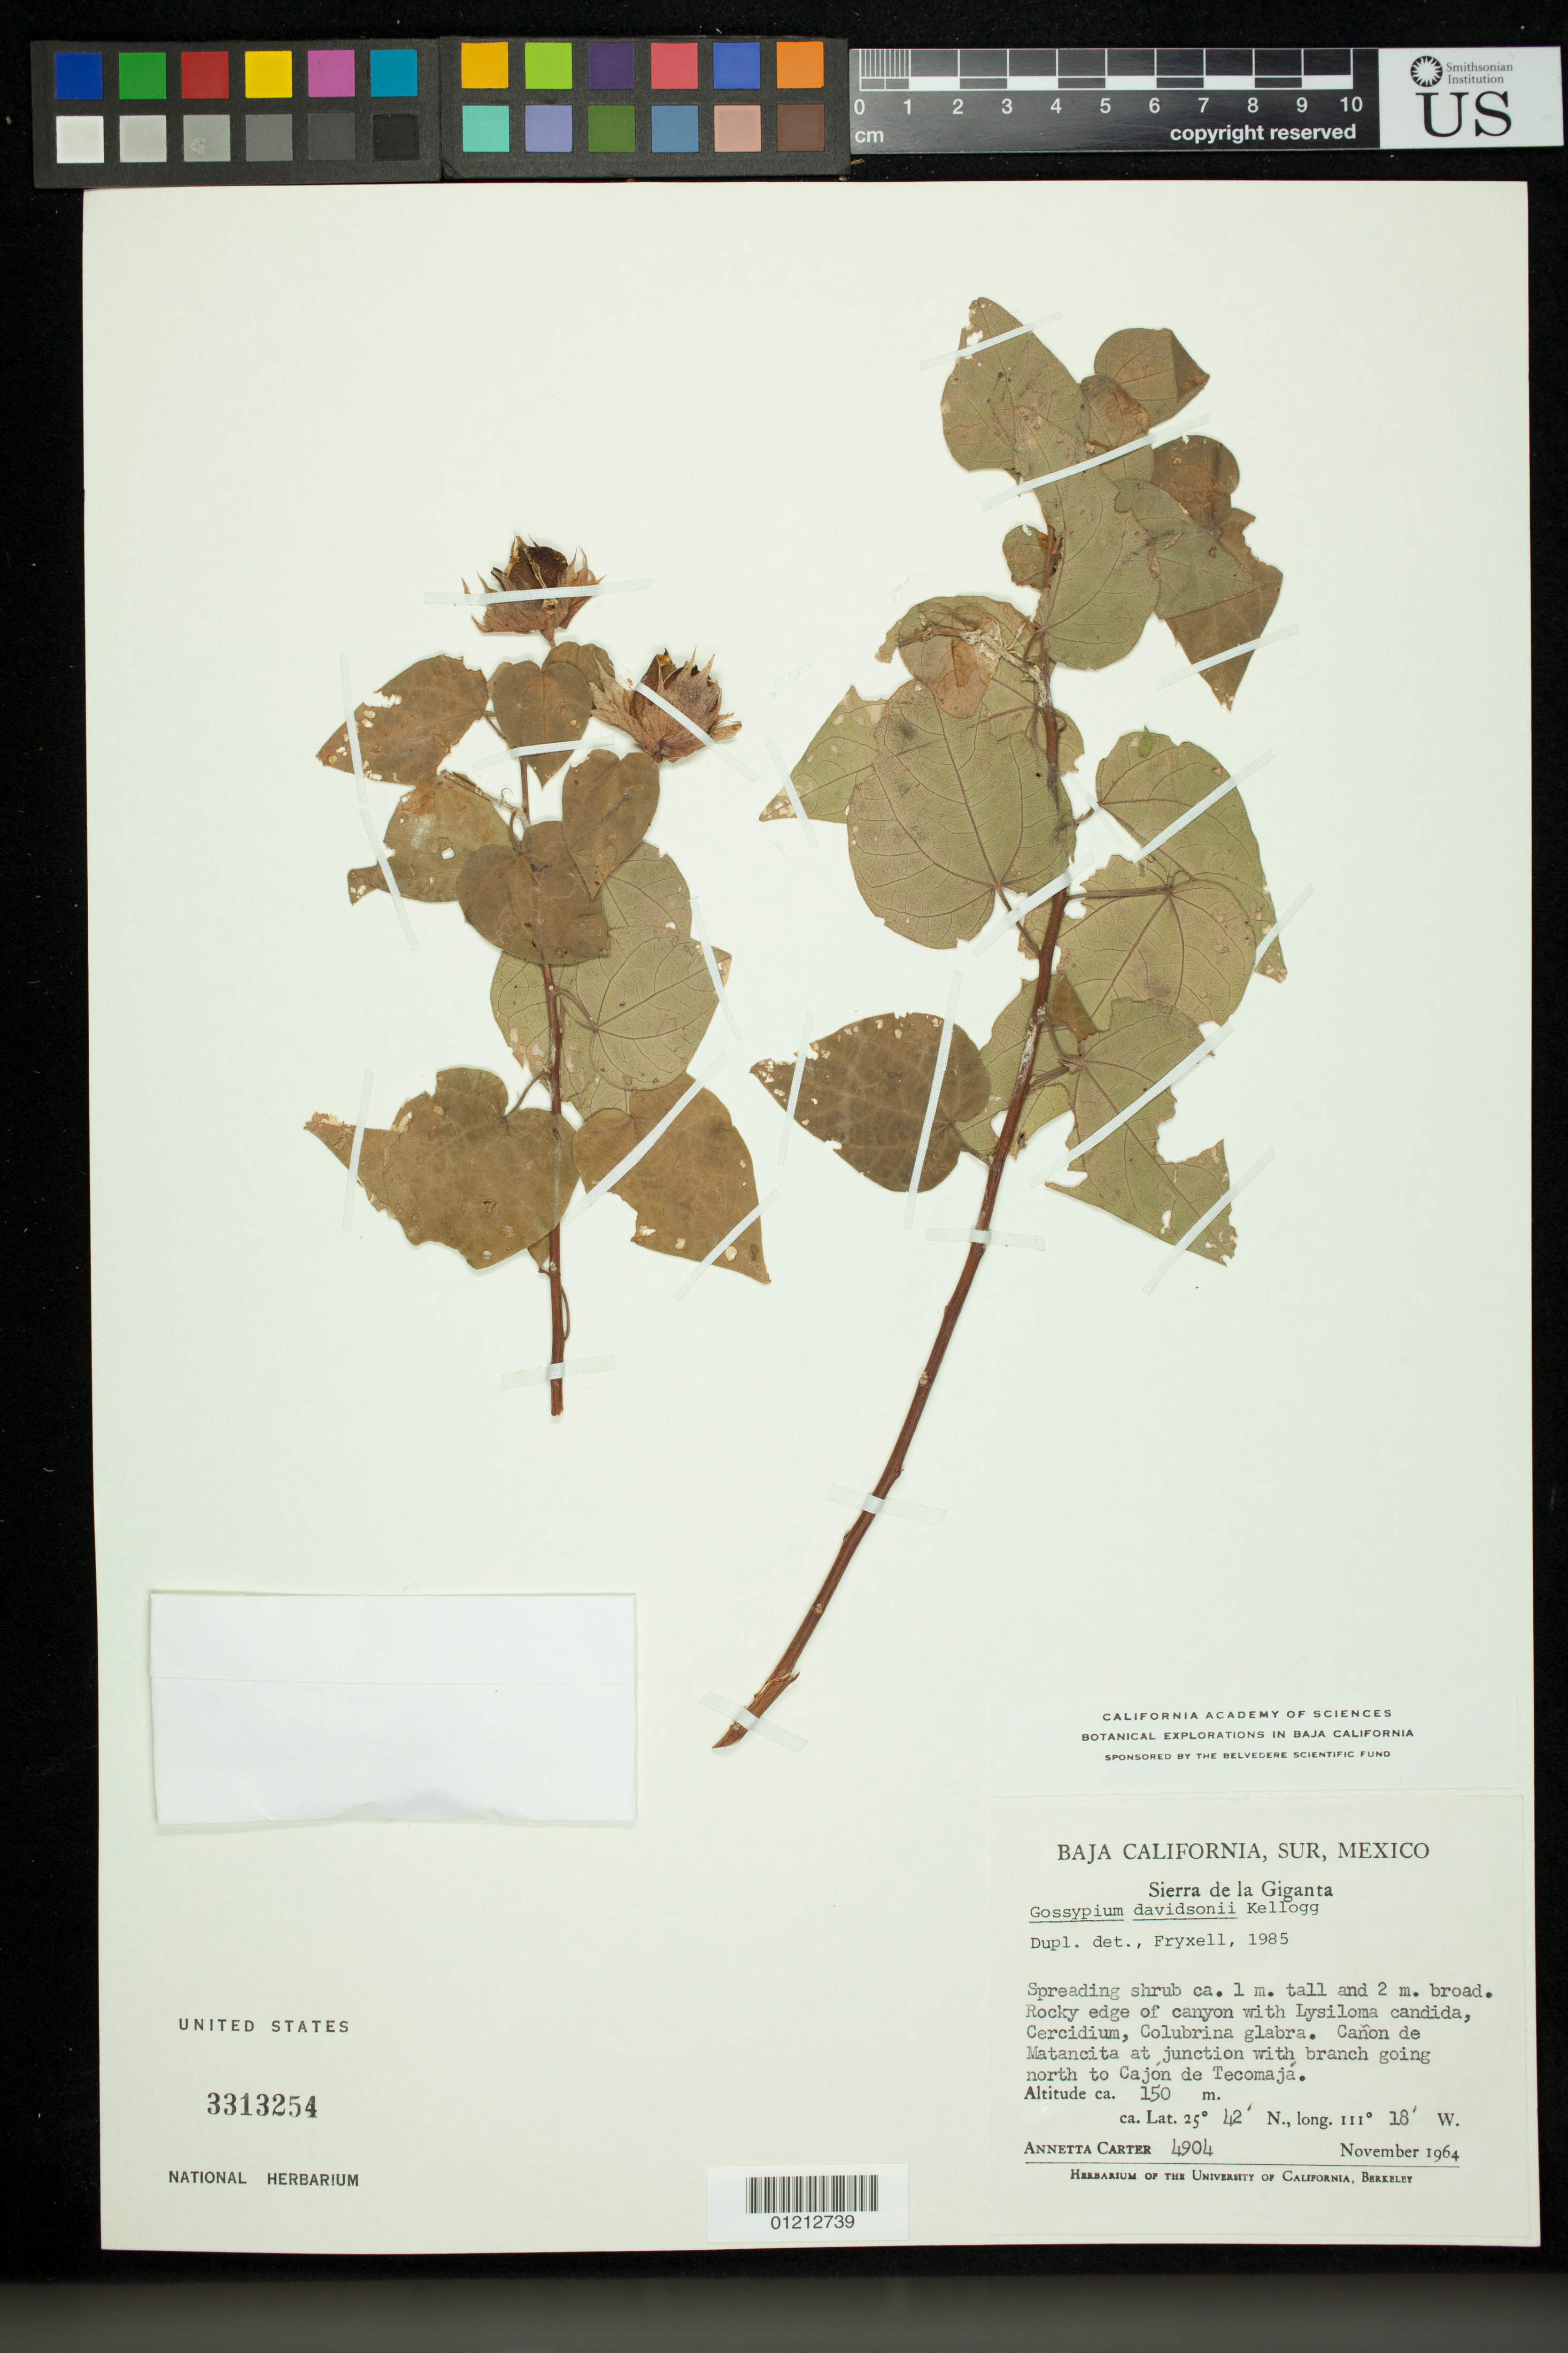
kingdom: Plantae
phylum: Tracheophyta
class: Magnoliopsida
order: Malvales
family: Malvaceae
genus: Gossypium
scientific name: Gossypium davidsonii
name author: Kellogg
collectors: A. Carter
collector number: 4904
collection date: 1964-11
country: Mexico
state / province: Baja California Sur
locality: Canon de Matancita at junction with branch going north to Cajon de Tecomaja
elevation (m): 150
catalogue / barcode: US 3313254